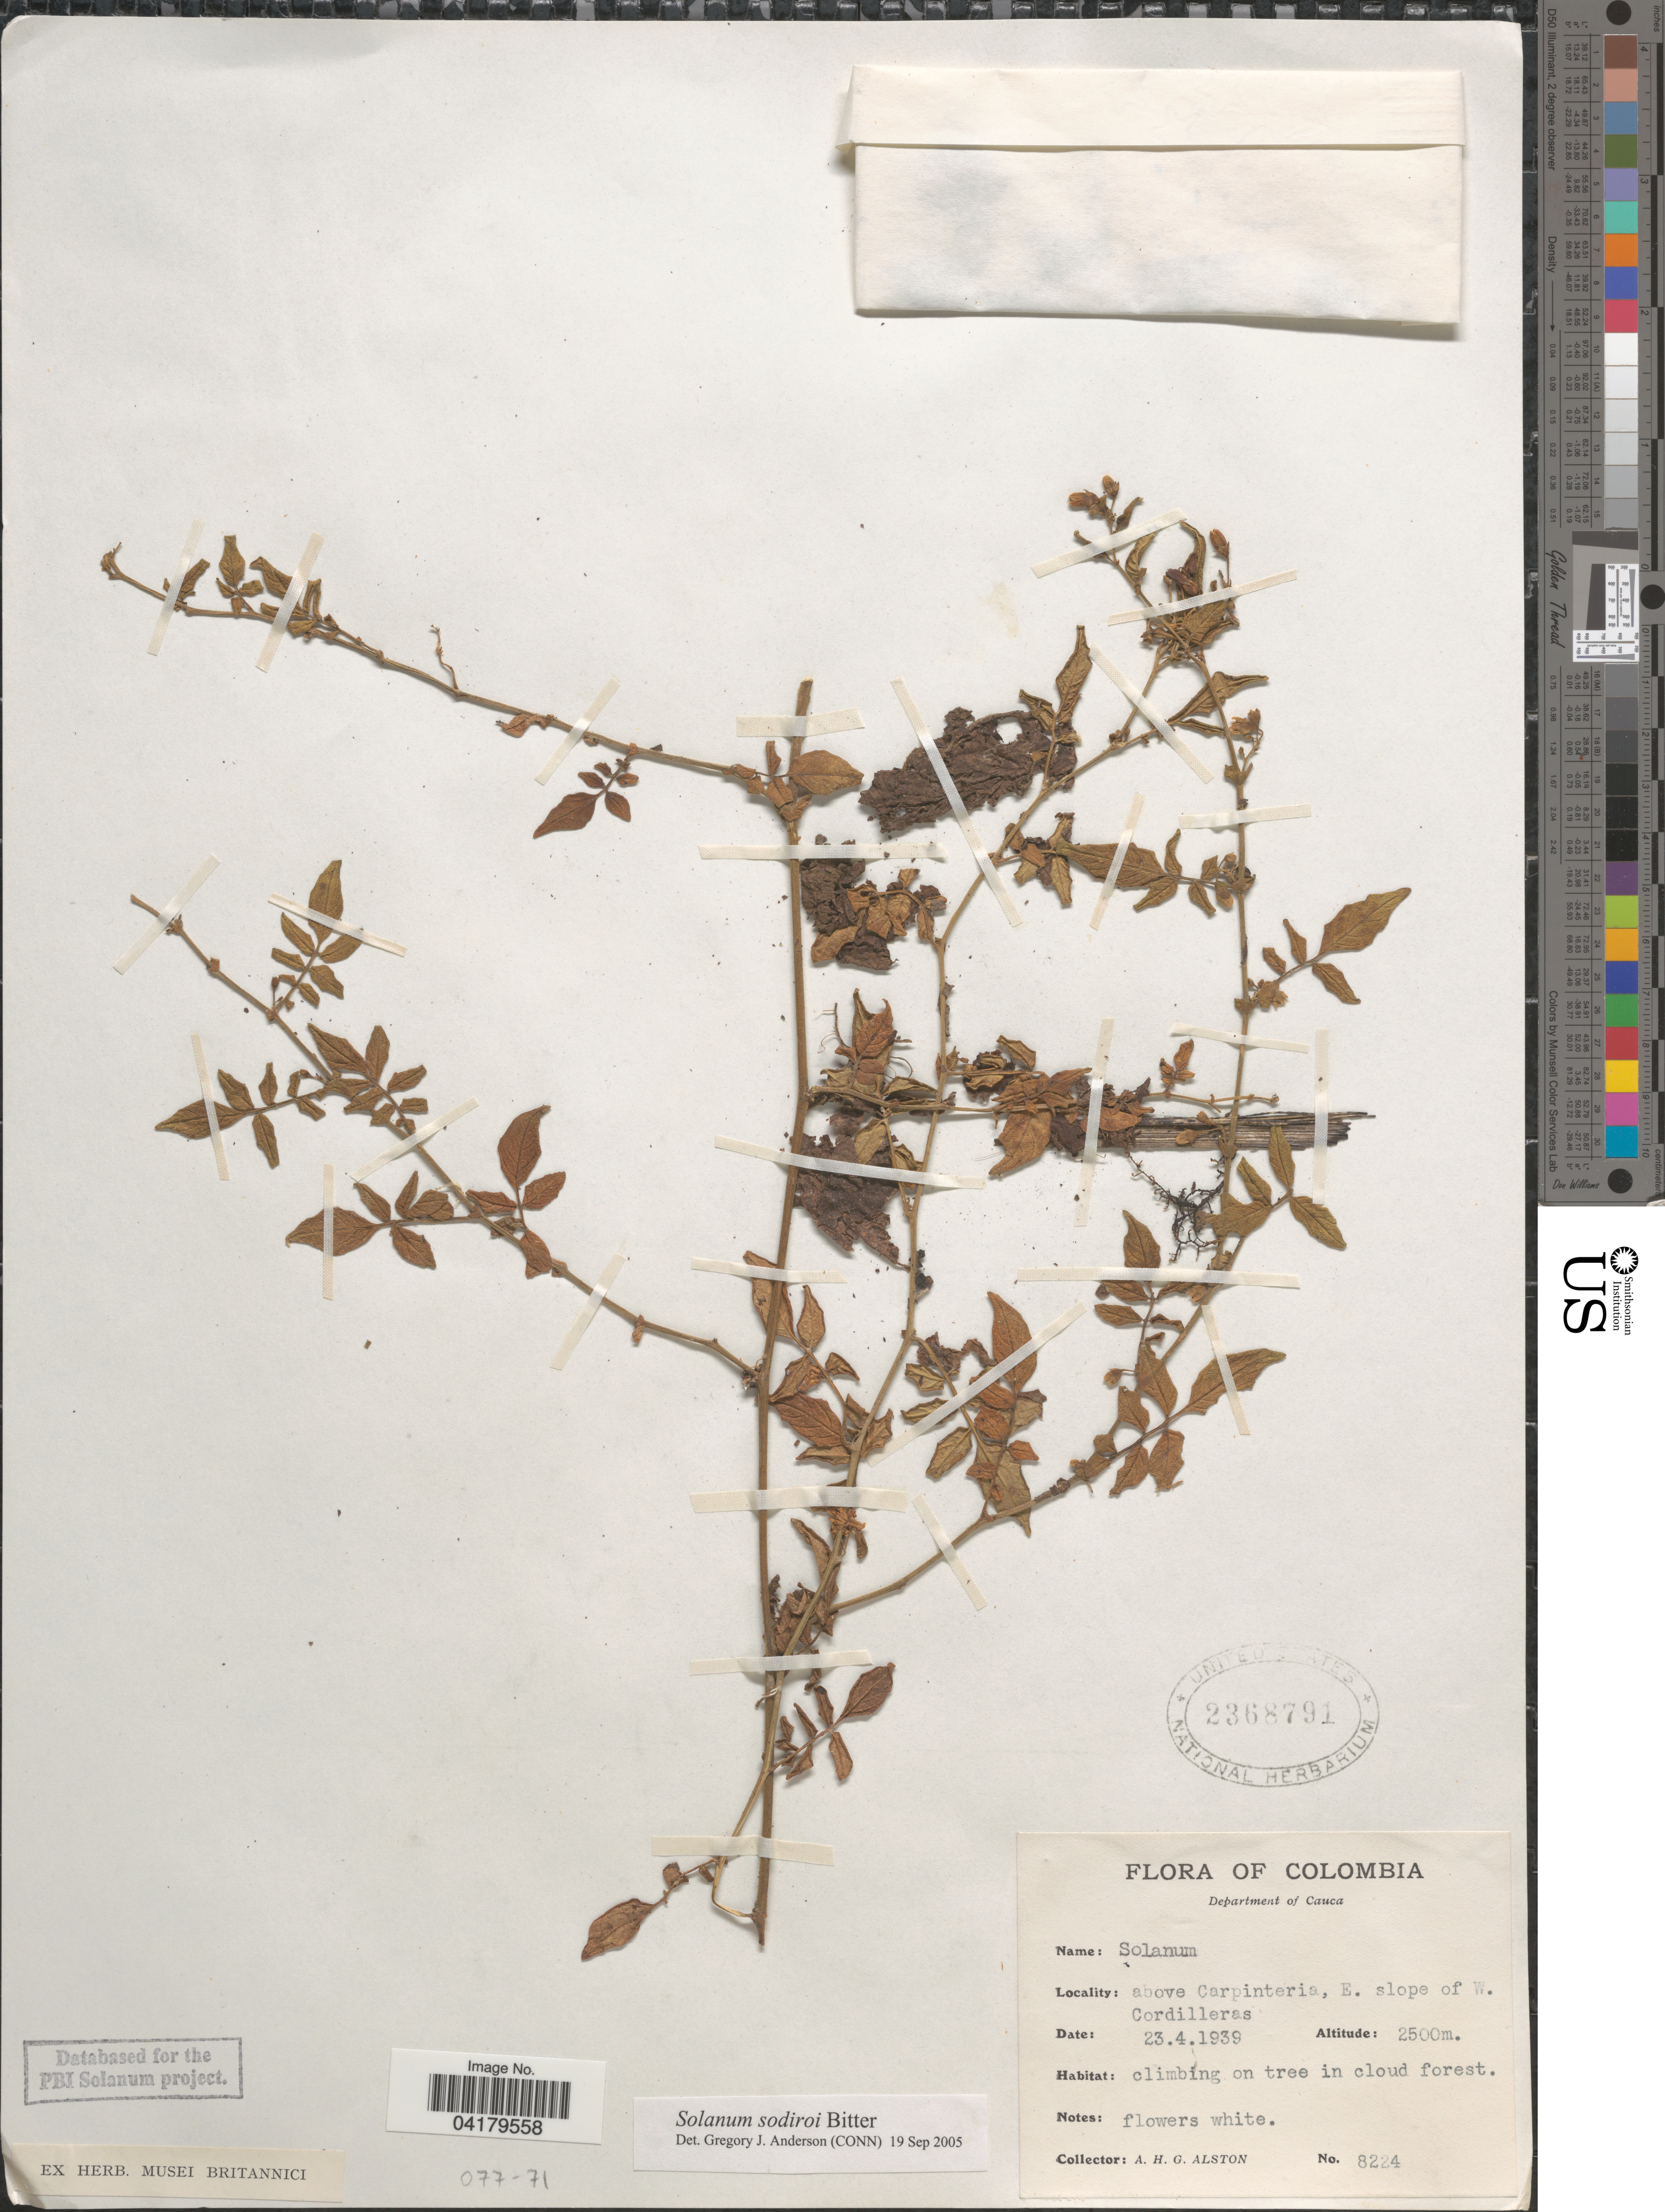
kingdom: Plantae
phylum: Tracheophyta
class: Magnoliopsida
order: Solanales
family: Solanaceae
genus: Solanum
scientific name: Solanum sodiroi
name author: Bitter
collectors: A. H. Alston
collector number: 8224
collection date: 1939-04-23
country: Colombia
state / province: Cauca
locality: Department of Cauca. Above Carpinteria, E. slope of W. Cordilleras.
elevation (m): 2500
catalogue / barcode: US 2368791